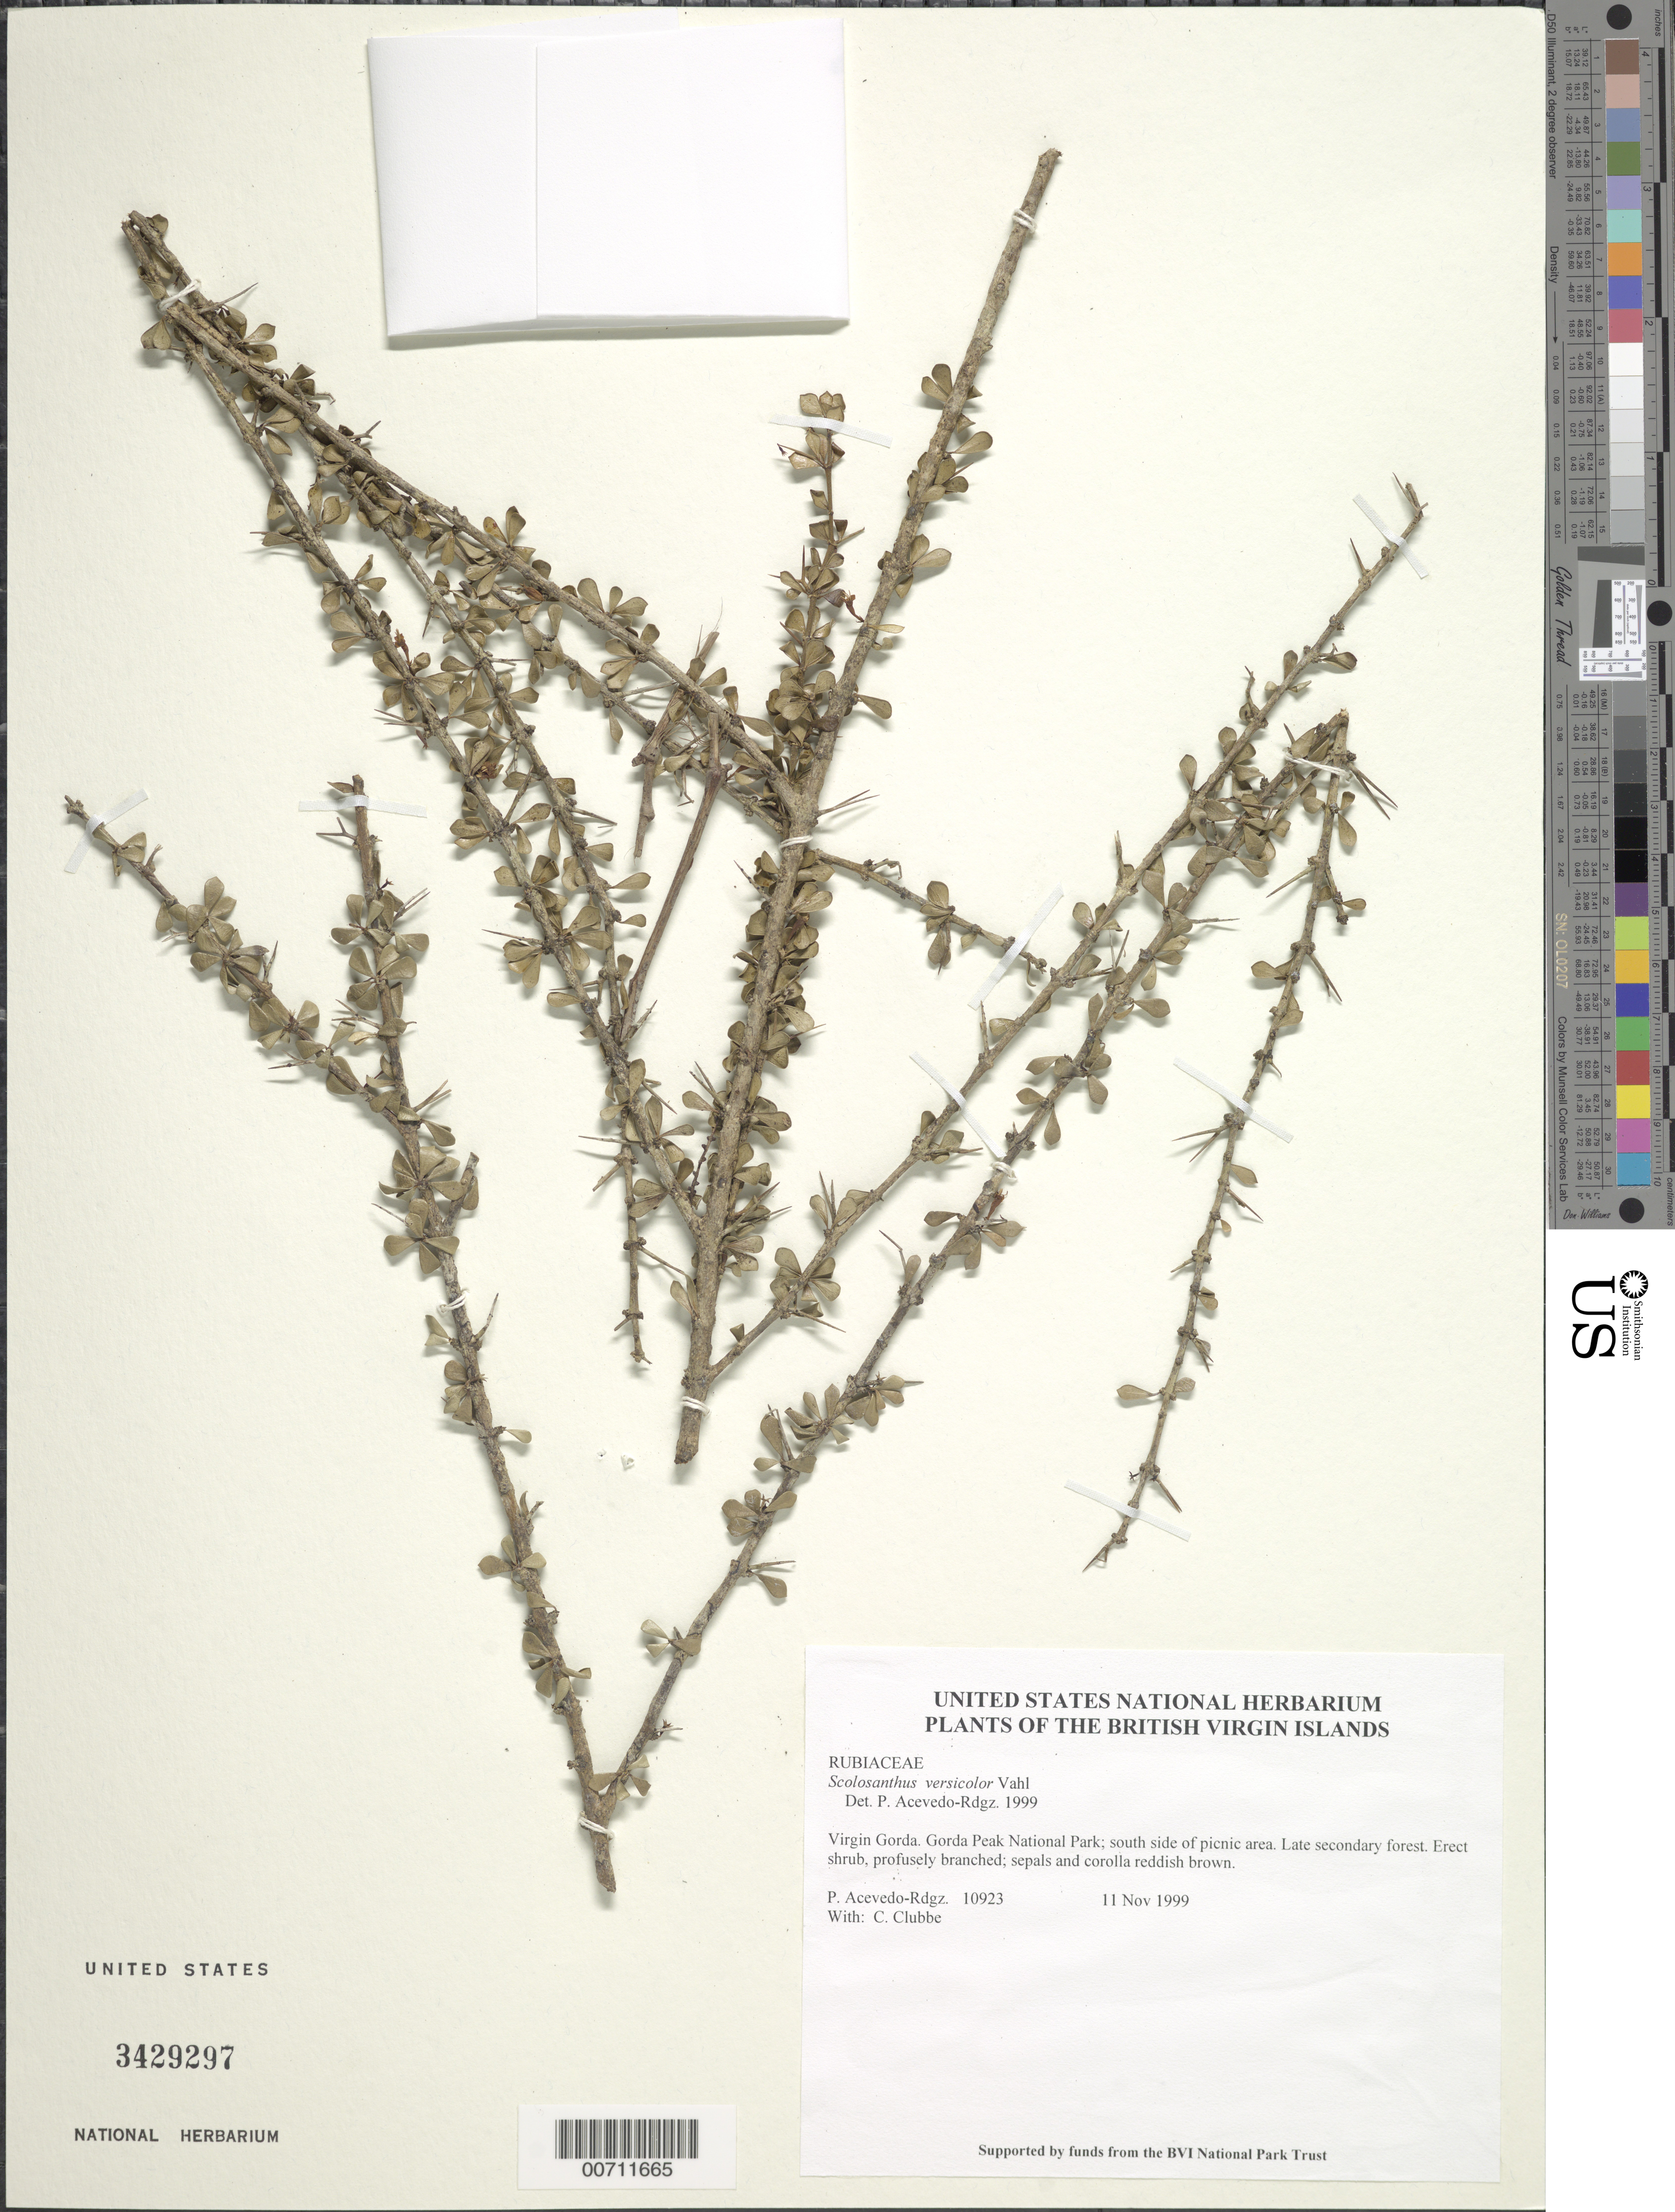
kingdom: Plantae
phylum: Tracheophyta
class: Magnoliopsida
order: Gentianales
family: Rubiaceae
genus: Scolosanthus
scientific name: Scolosanthus versicolor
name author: Vahl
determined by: Acevedo-Rodríguez, P., (BOT), Smithsonian Institution - National Museum of Natural History (UNITED STATES)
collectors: P. Acevedo-Rodr., C. Clubbe, M. Gillman & C. Hankamer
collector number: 10923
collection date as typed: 11 Nov 1999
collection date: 1999-11-11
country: British Virgin Islands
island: Virgin Gorda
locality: Gorda Peak National Park; south side of picnic area.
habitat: Late secondary forest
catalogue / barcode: US 3429297